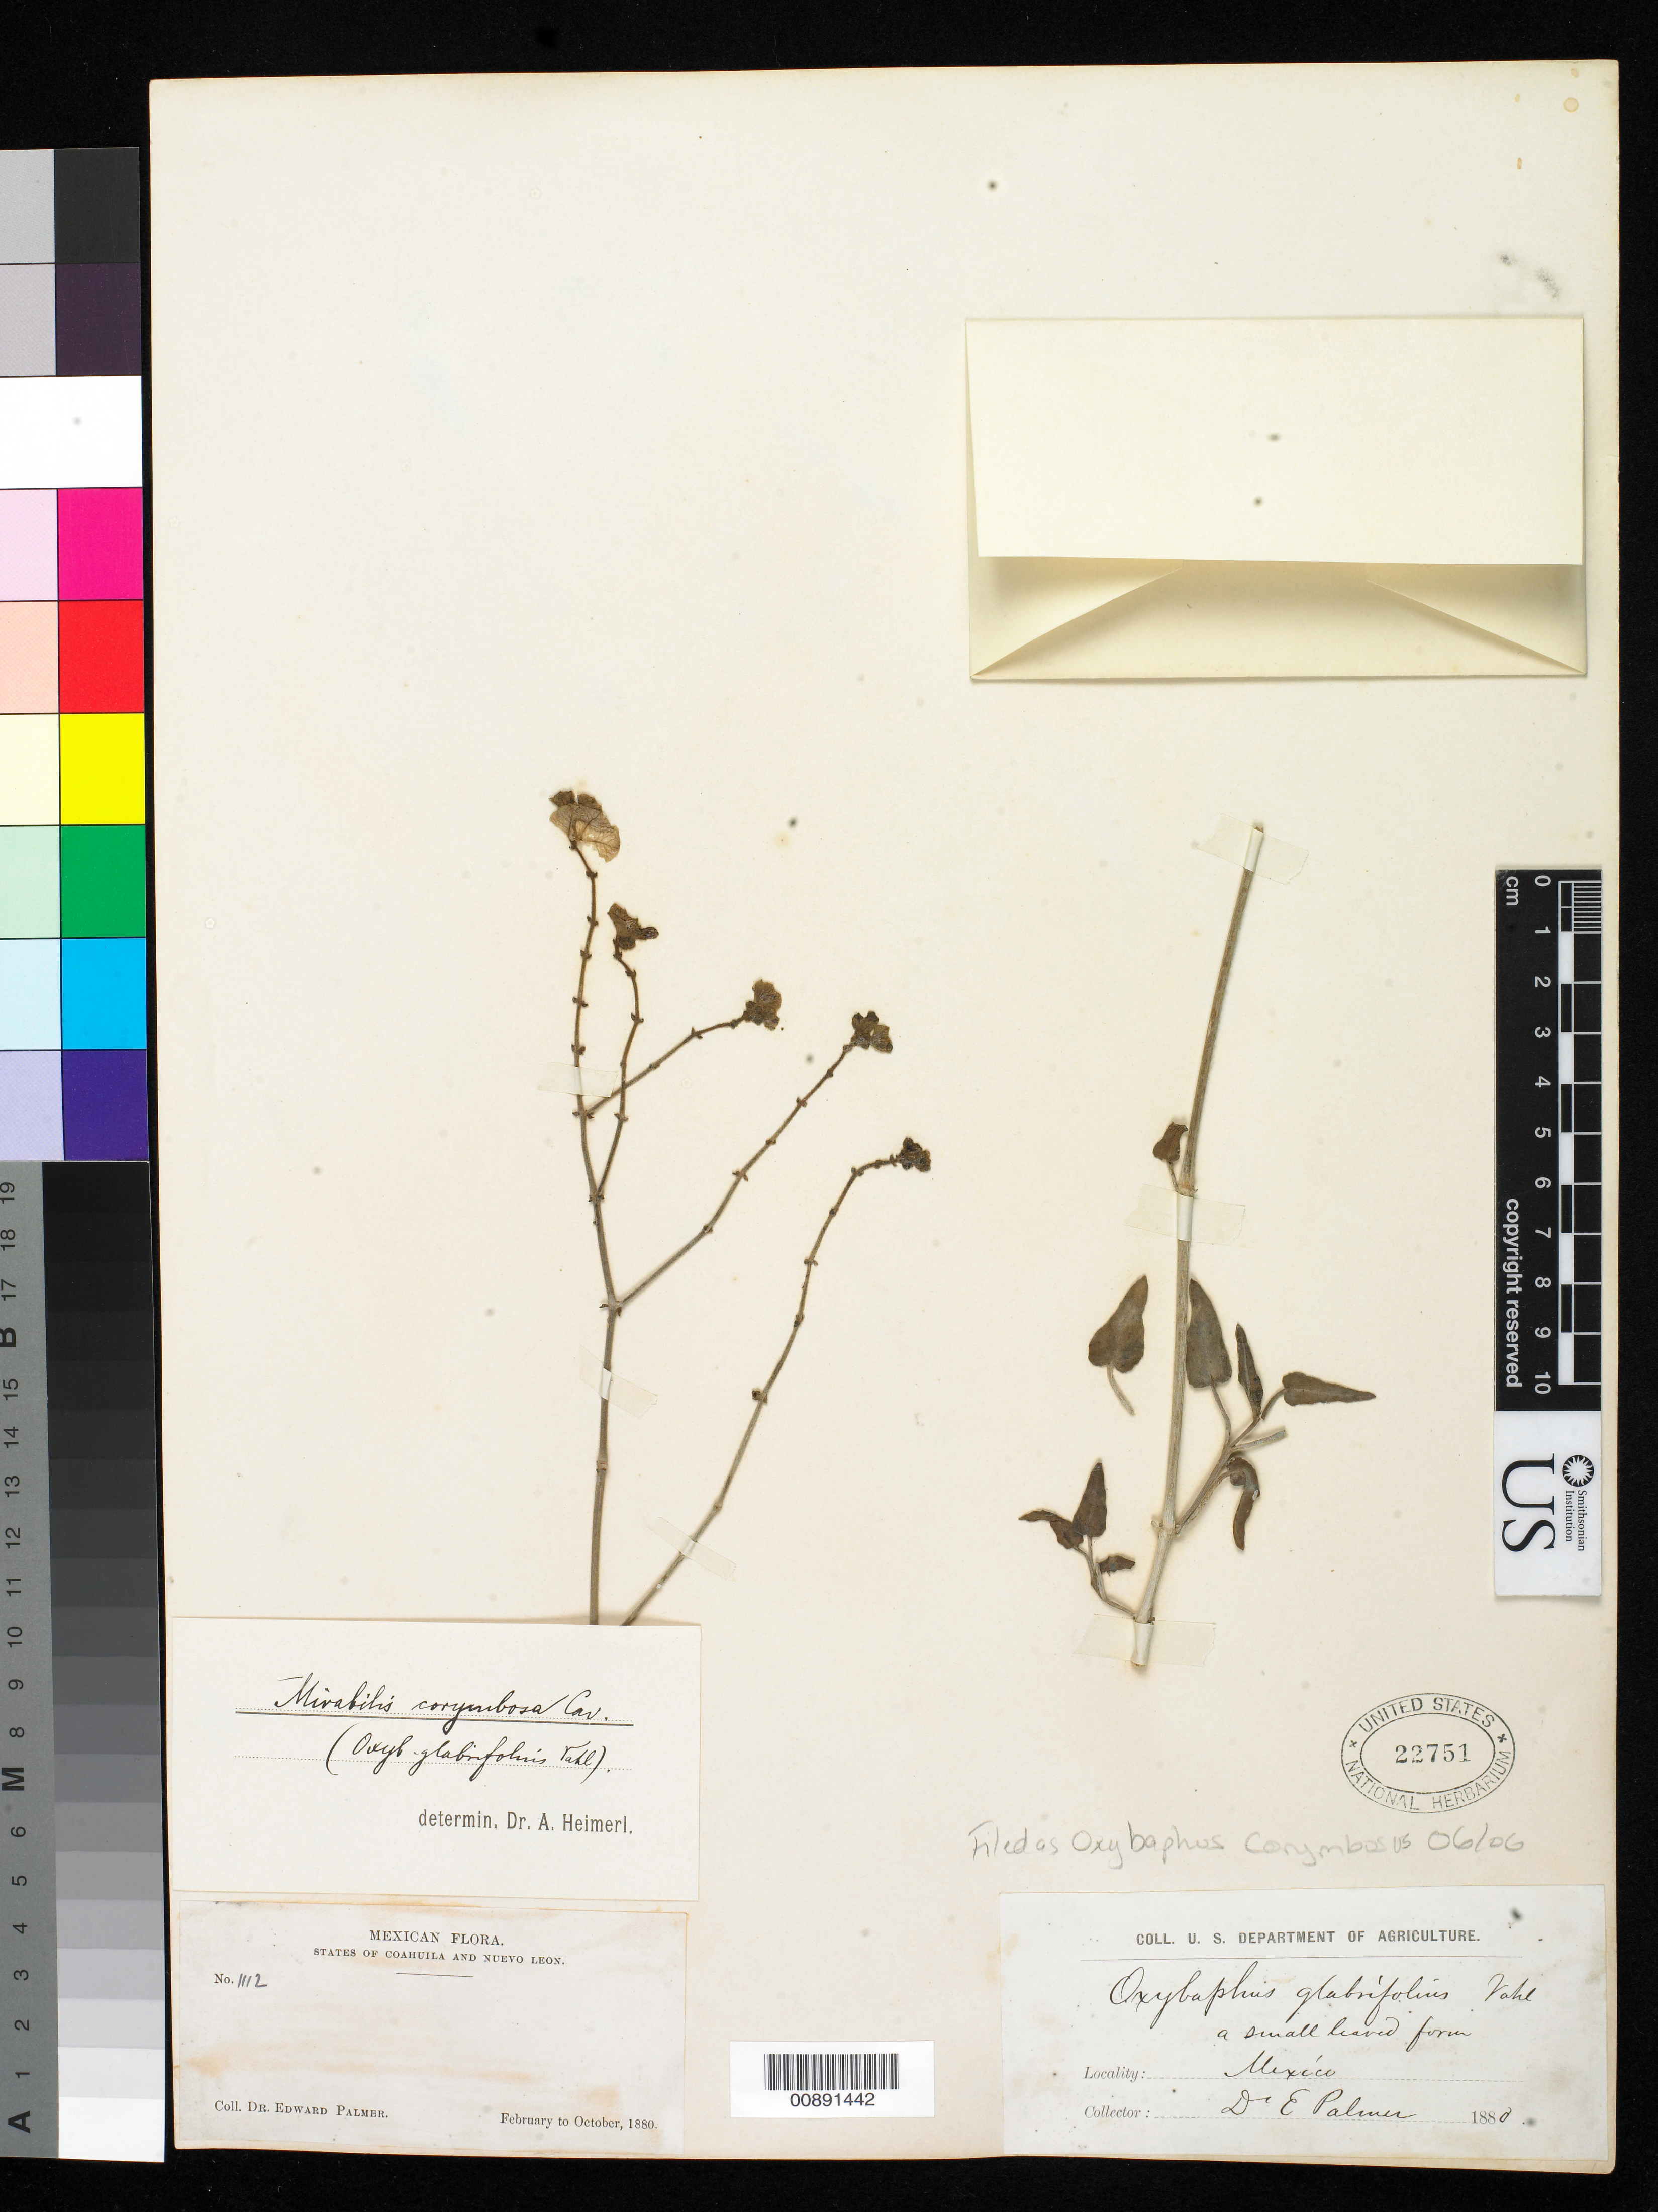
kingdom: Plantae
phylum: Tracheophyta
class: Magnoliopsida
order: Caryophyllales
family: Nyctaginaceae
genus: Mirabilis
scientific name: Mirabilis glabrifolia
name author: (Ort.) I.M. Johnst.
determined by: Strong, Mark T., (BOT), Smithsonian Institution - National Museum of Natural History (UNITED STATES)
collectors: E. Palmer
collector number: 1112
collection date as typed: Feb 1880 to -- Oct 1880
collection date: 1880-02/1880-10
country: Mexico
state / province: Coahuila / Nuevo León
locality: States of Coahuila and Nuevo León.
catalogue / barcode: US 22751